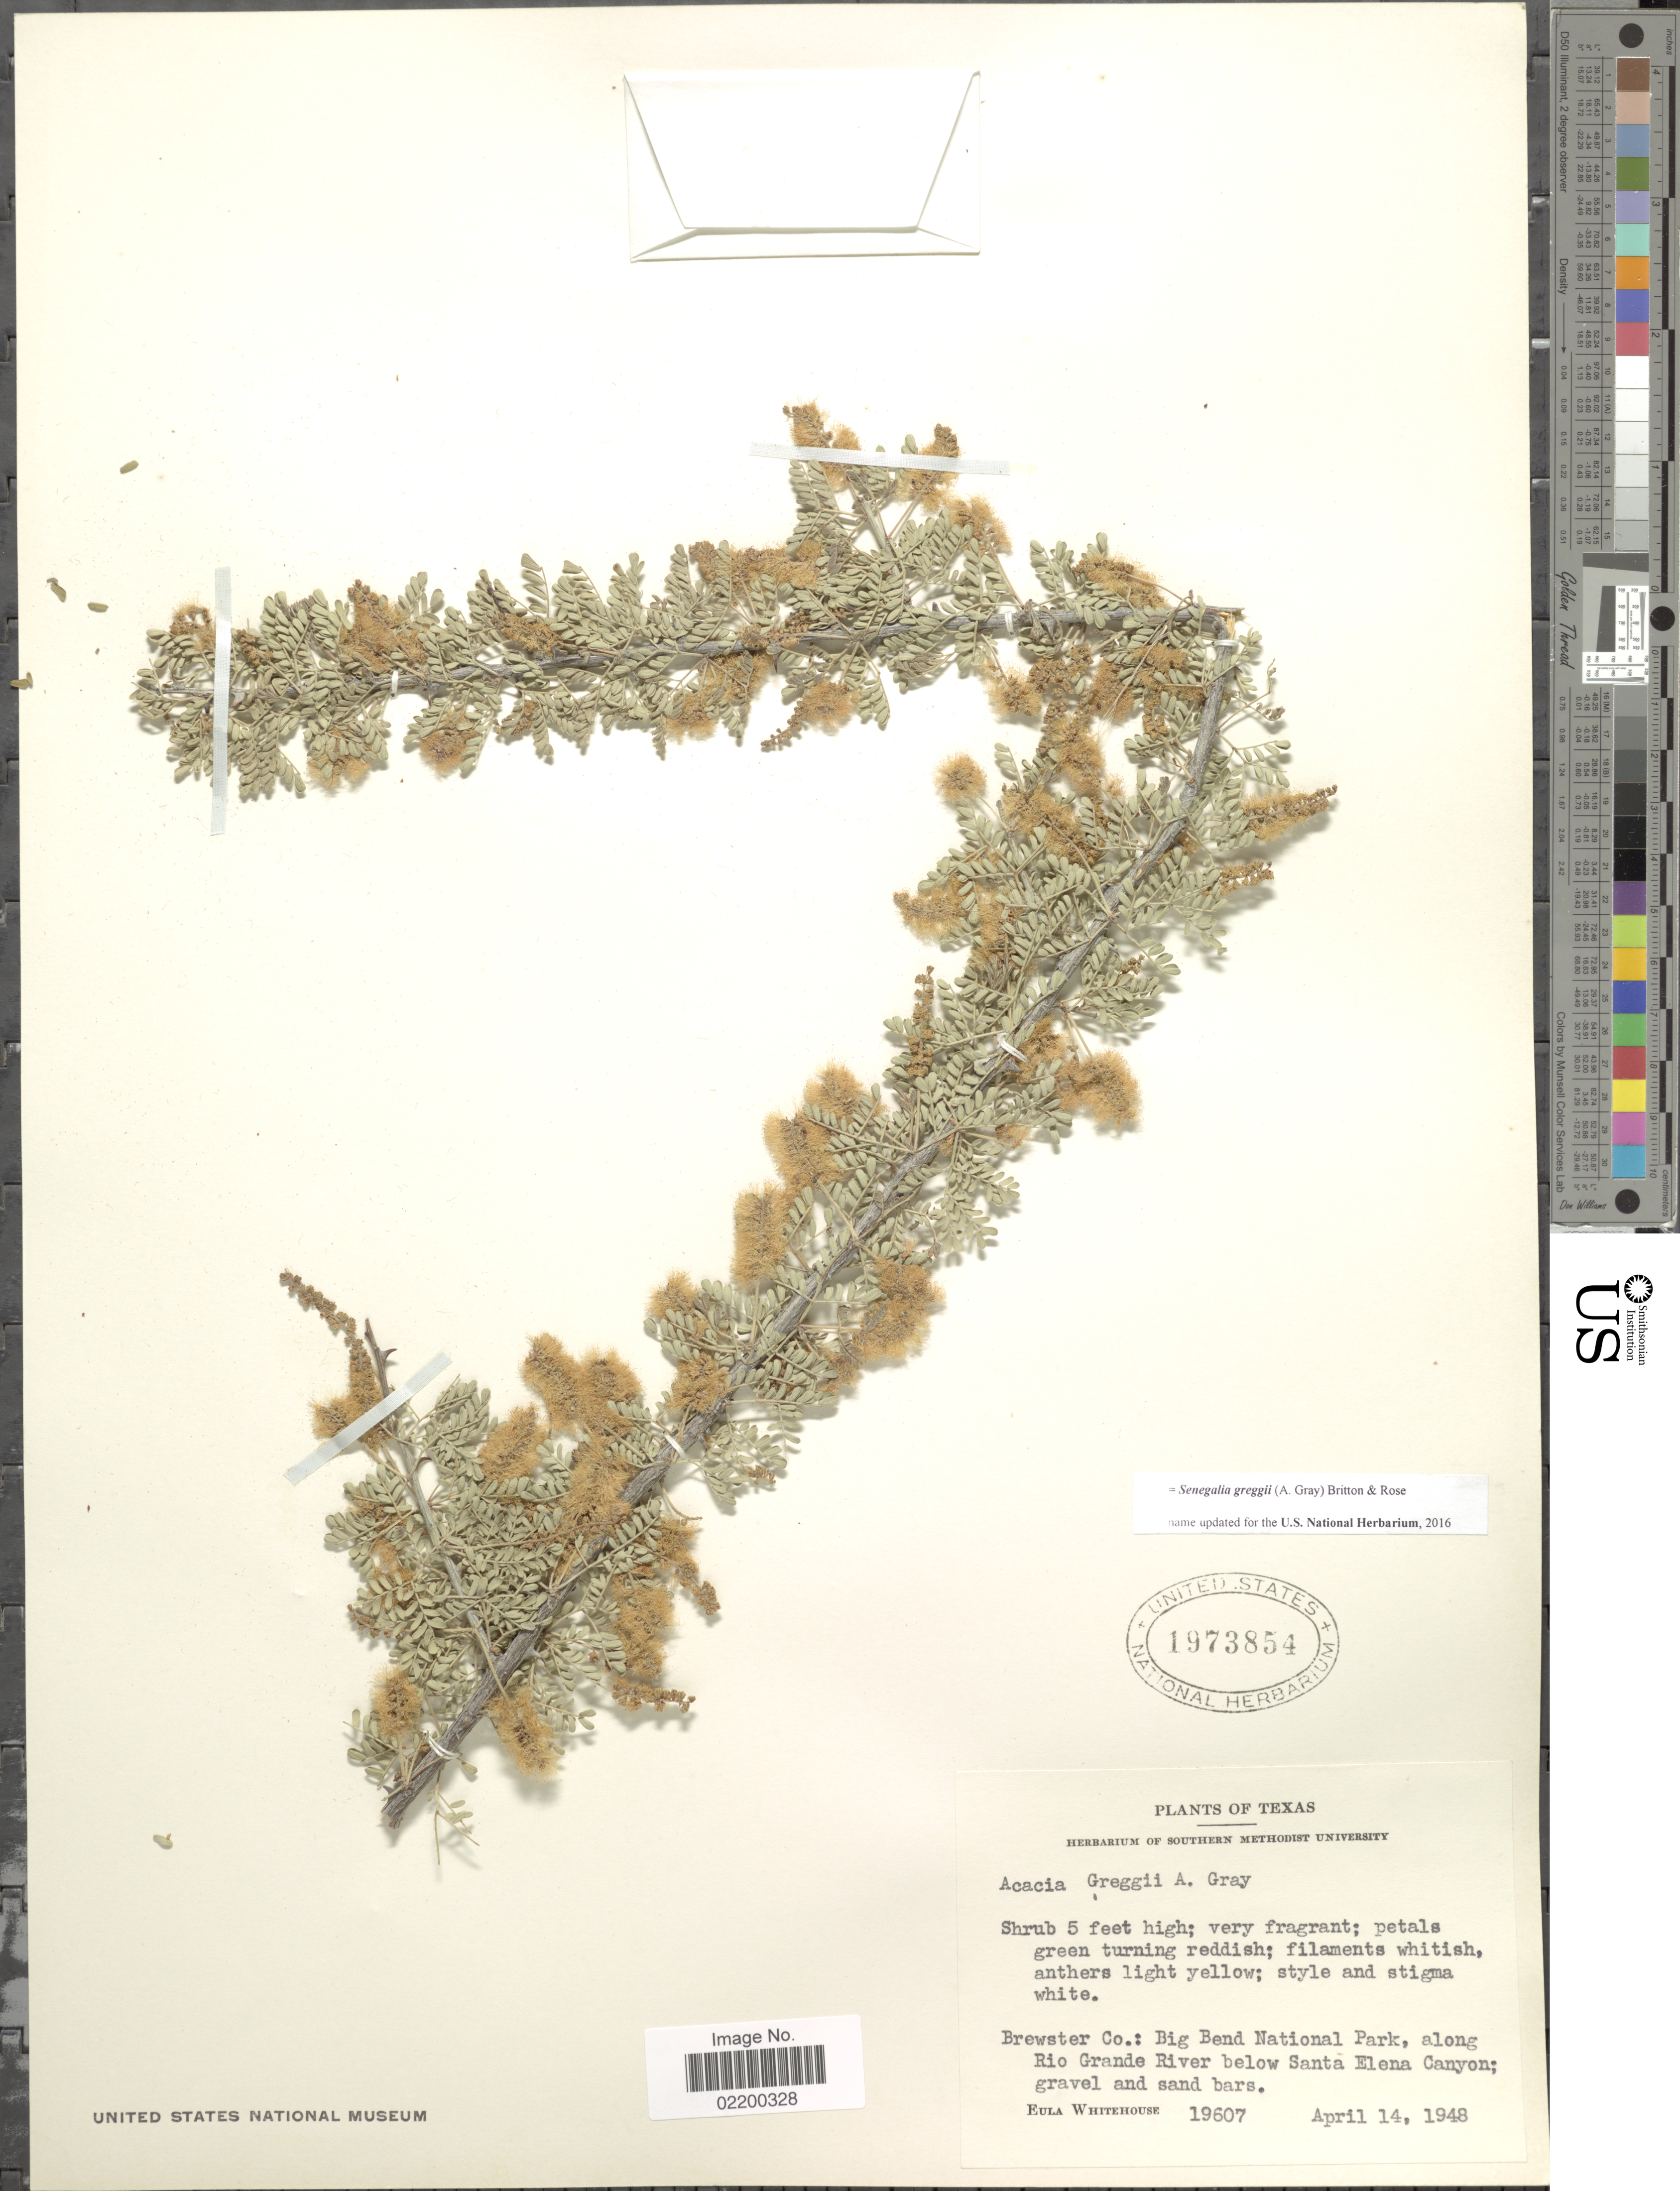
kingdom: Plantae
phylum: Tracheophyta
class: Magnoliopsida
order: Fabales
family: Fabaceae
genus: Senegalia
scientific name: Senegalia greggii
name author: (A. Gray) Britton & Rose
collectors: E. Whitehouse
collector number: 19607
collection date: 1948-04-14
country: United States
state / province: Texas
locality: Brewster Co: Big Bend National Park, along Rio Grande River below Santa Elena Canypn; gravel and sand bars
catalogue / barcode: US 1973854